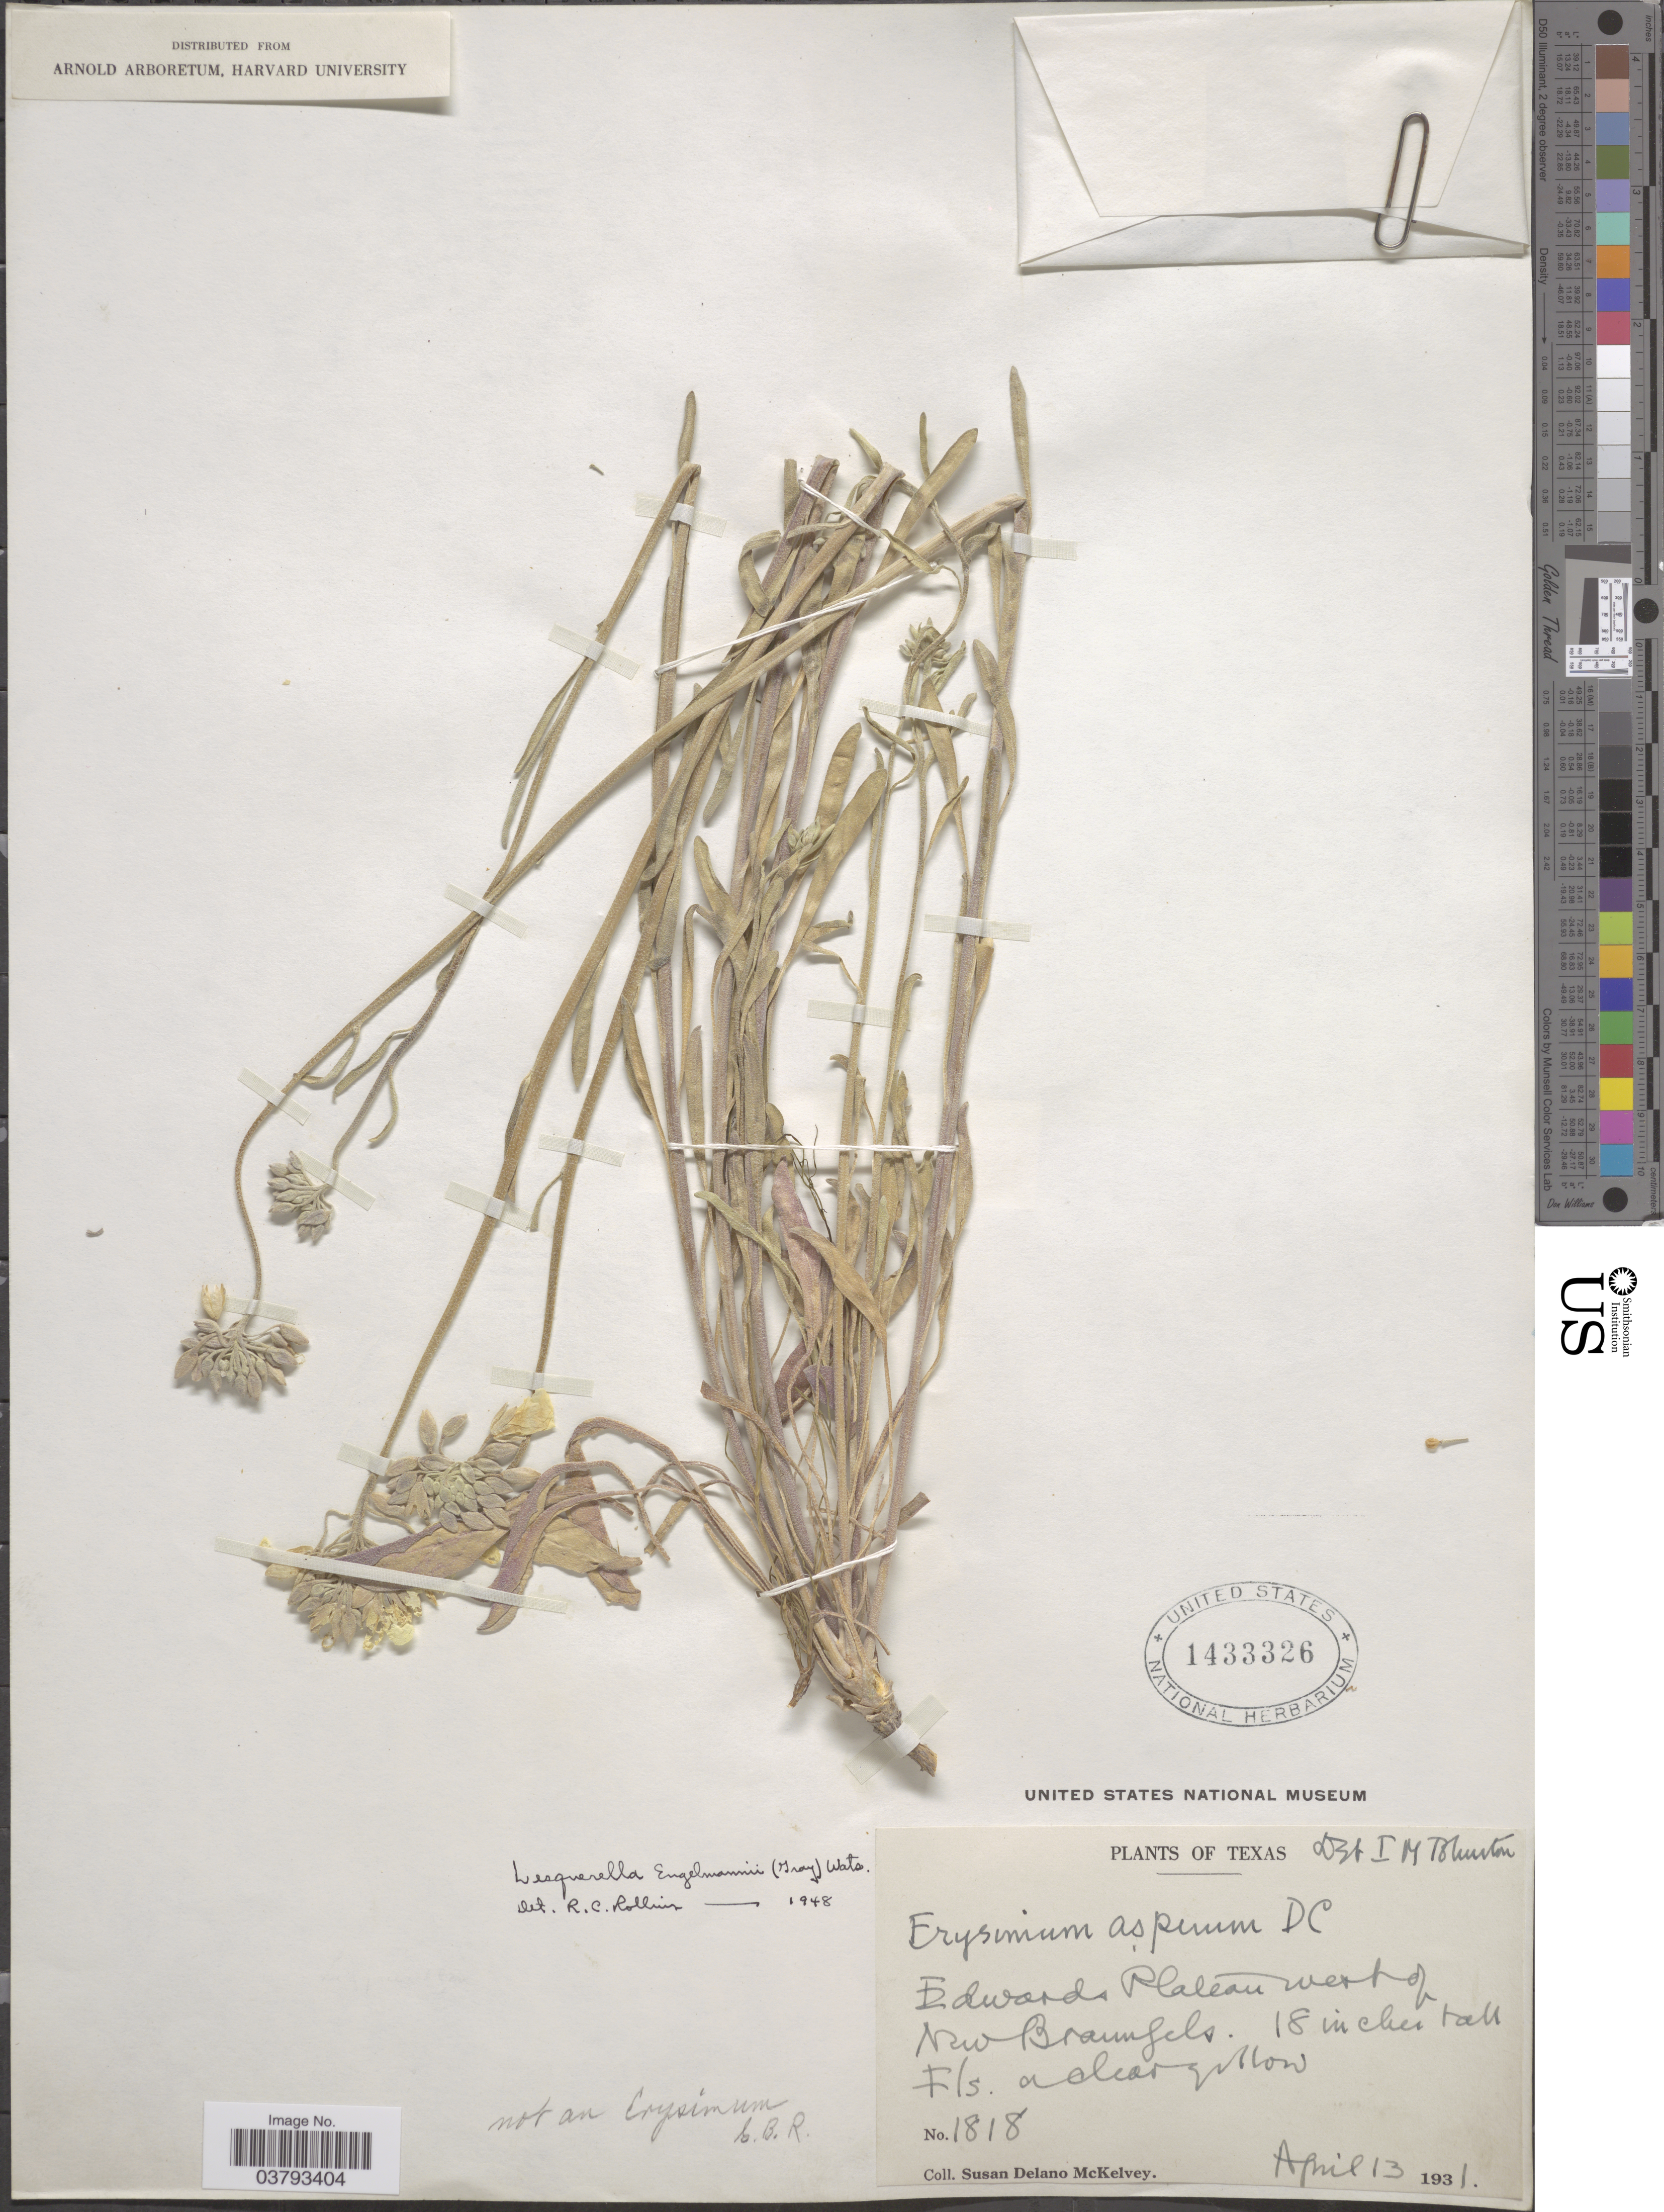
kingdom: Plantae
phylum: Tracheophyta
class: Magnoliopsida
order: Brassicales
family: Brassicaceae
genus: Lesquerella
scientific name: Lesquerella engelmannii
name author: (A. Gray) S. Watson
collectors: S. A. McKelvey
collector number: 1818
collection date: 1931-04-13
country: United States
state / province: Texas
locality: Edwards Plateau west of New Braunfels.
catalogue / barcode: US 1433326